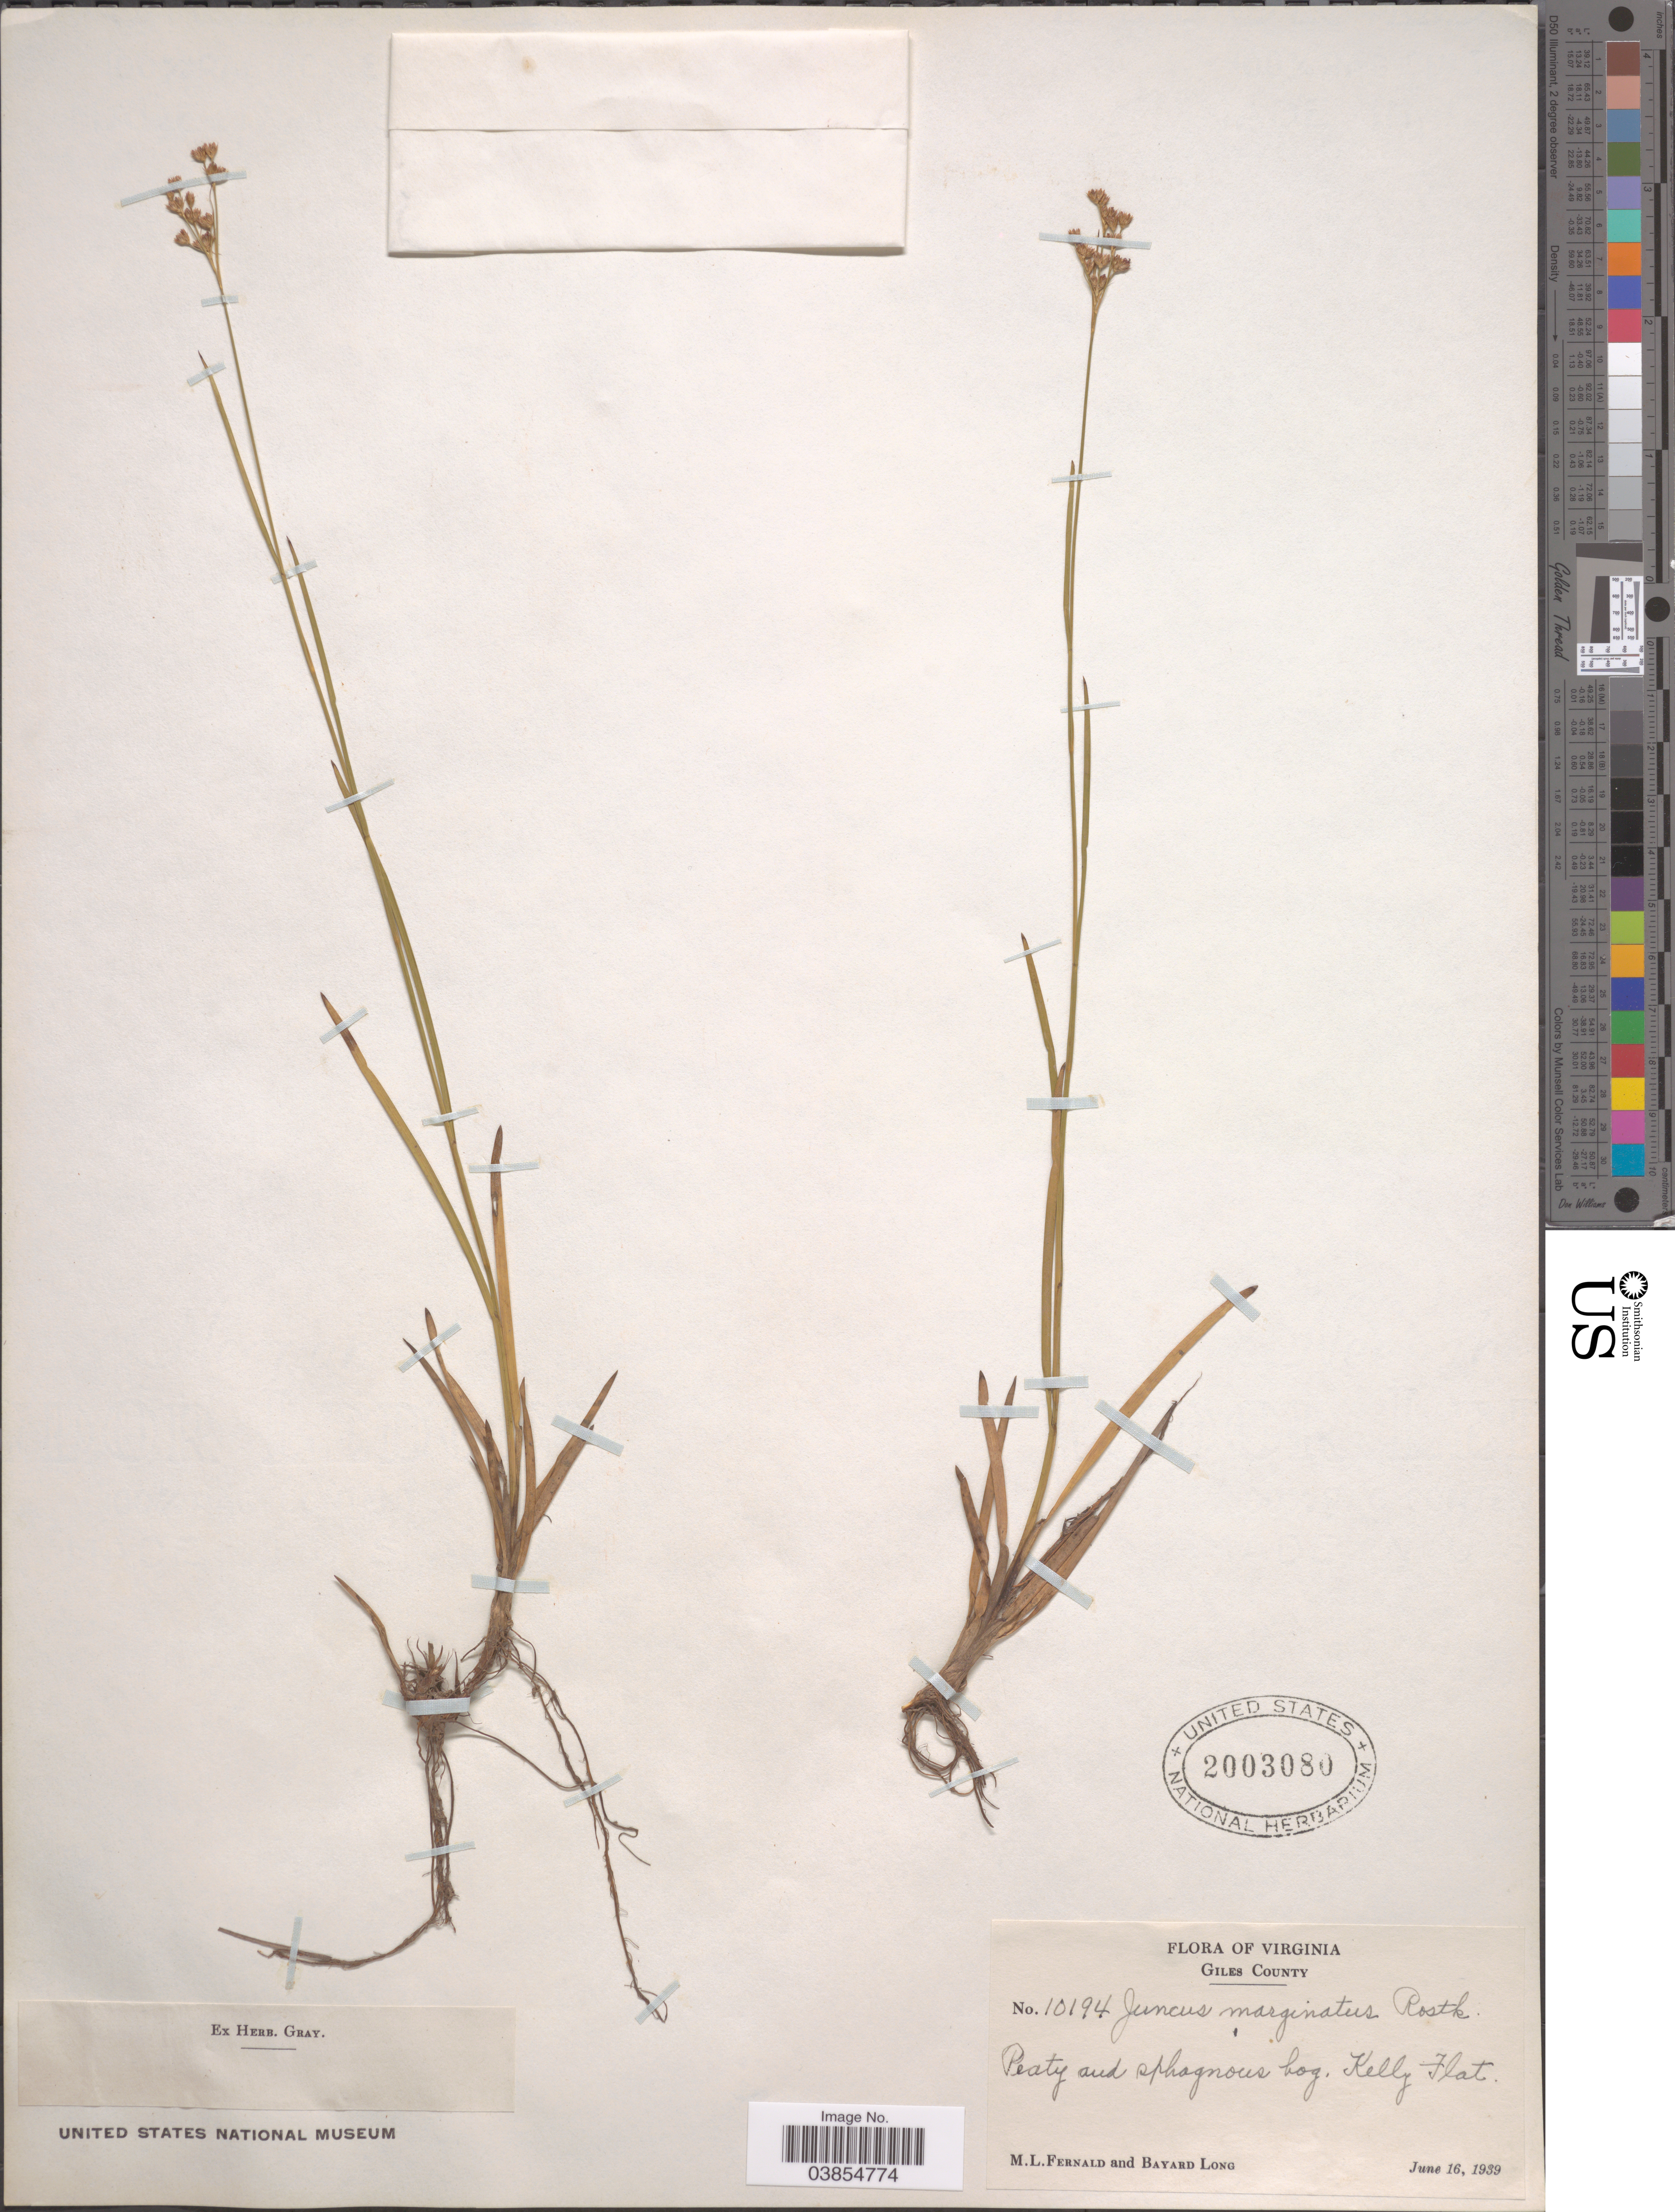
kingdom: Plantae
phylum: Tracheophyta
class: Liliopsida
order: Poales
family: Juncaceae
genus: Juncus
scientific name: Juncus marginatus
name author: Rostk.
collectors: M. L. Fernald & B. Long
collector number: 10194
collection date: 1939-06-16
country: United States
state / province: Virginia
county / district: Giles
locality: Kelly Flat.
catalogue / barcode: US 2003080